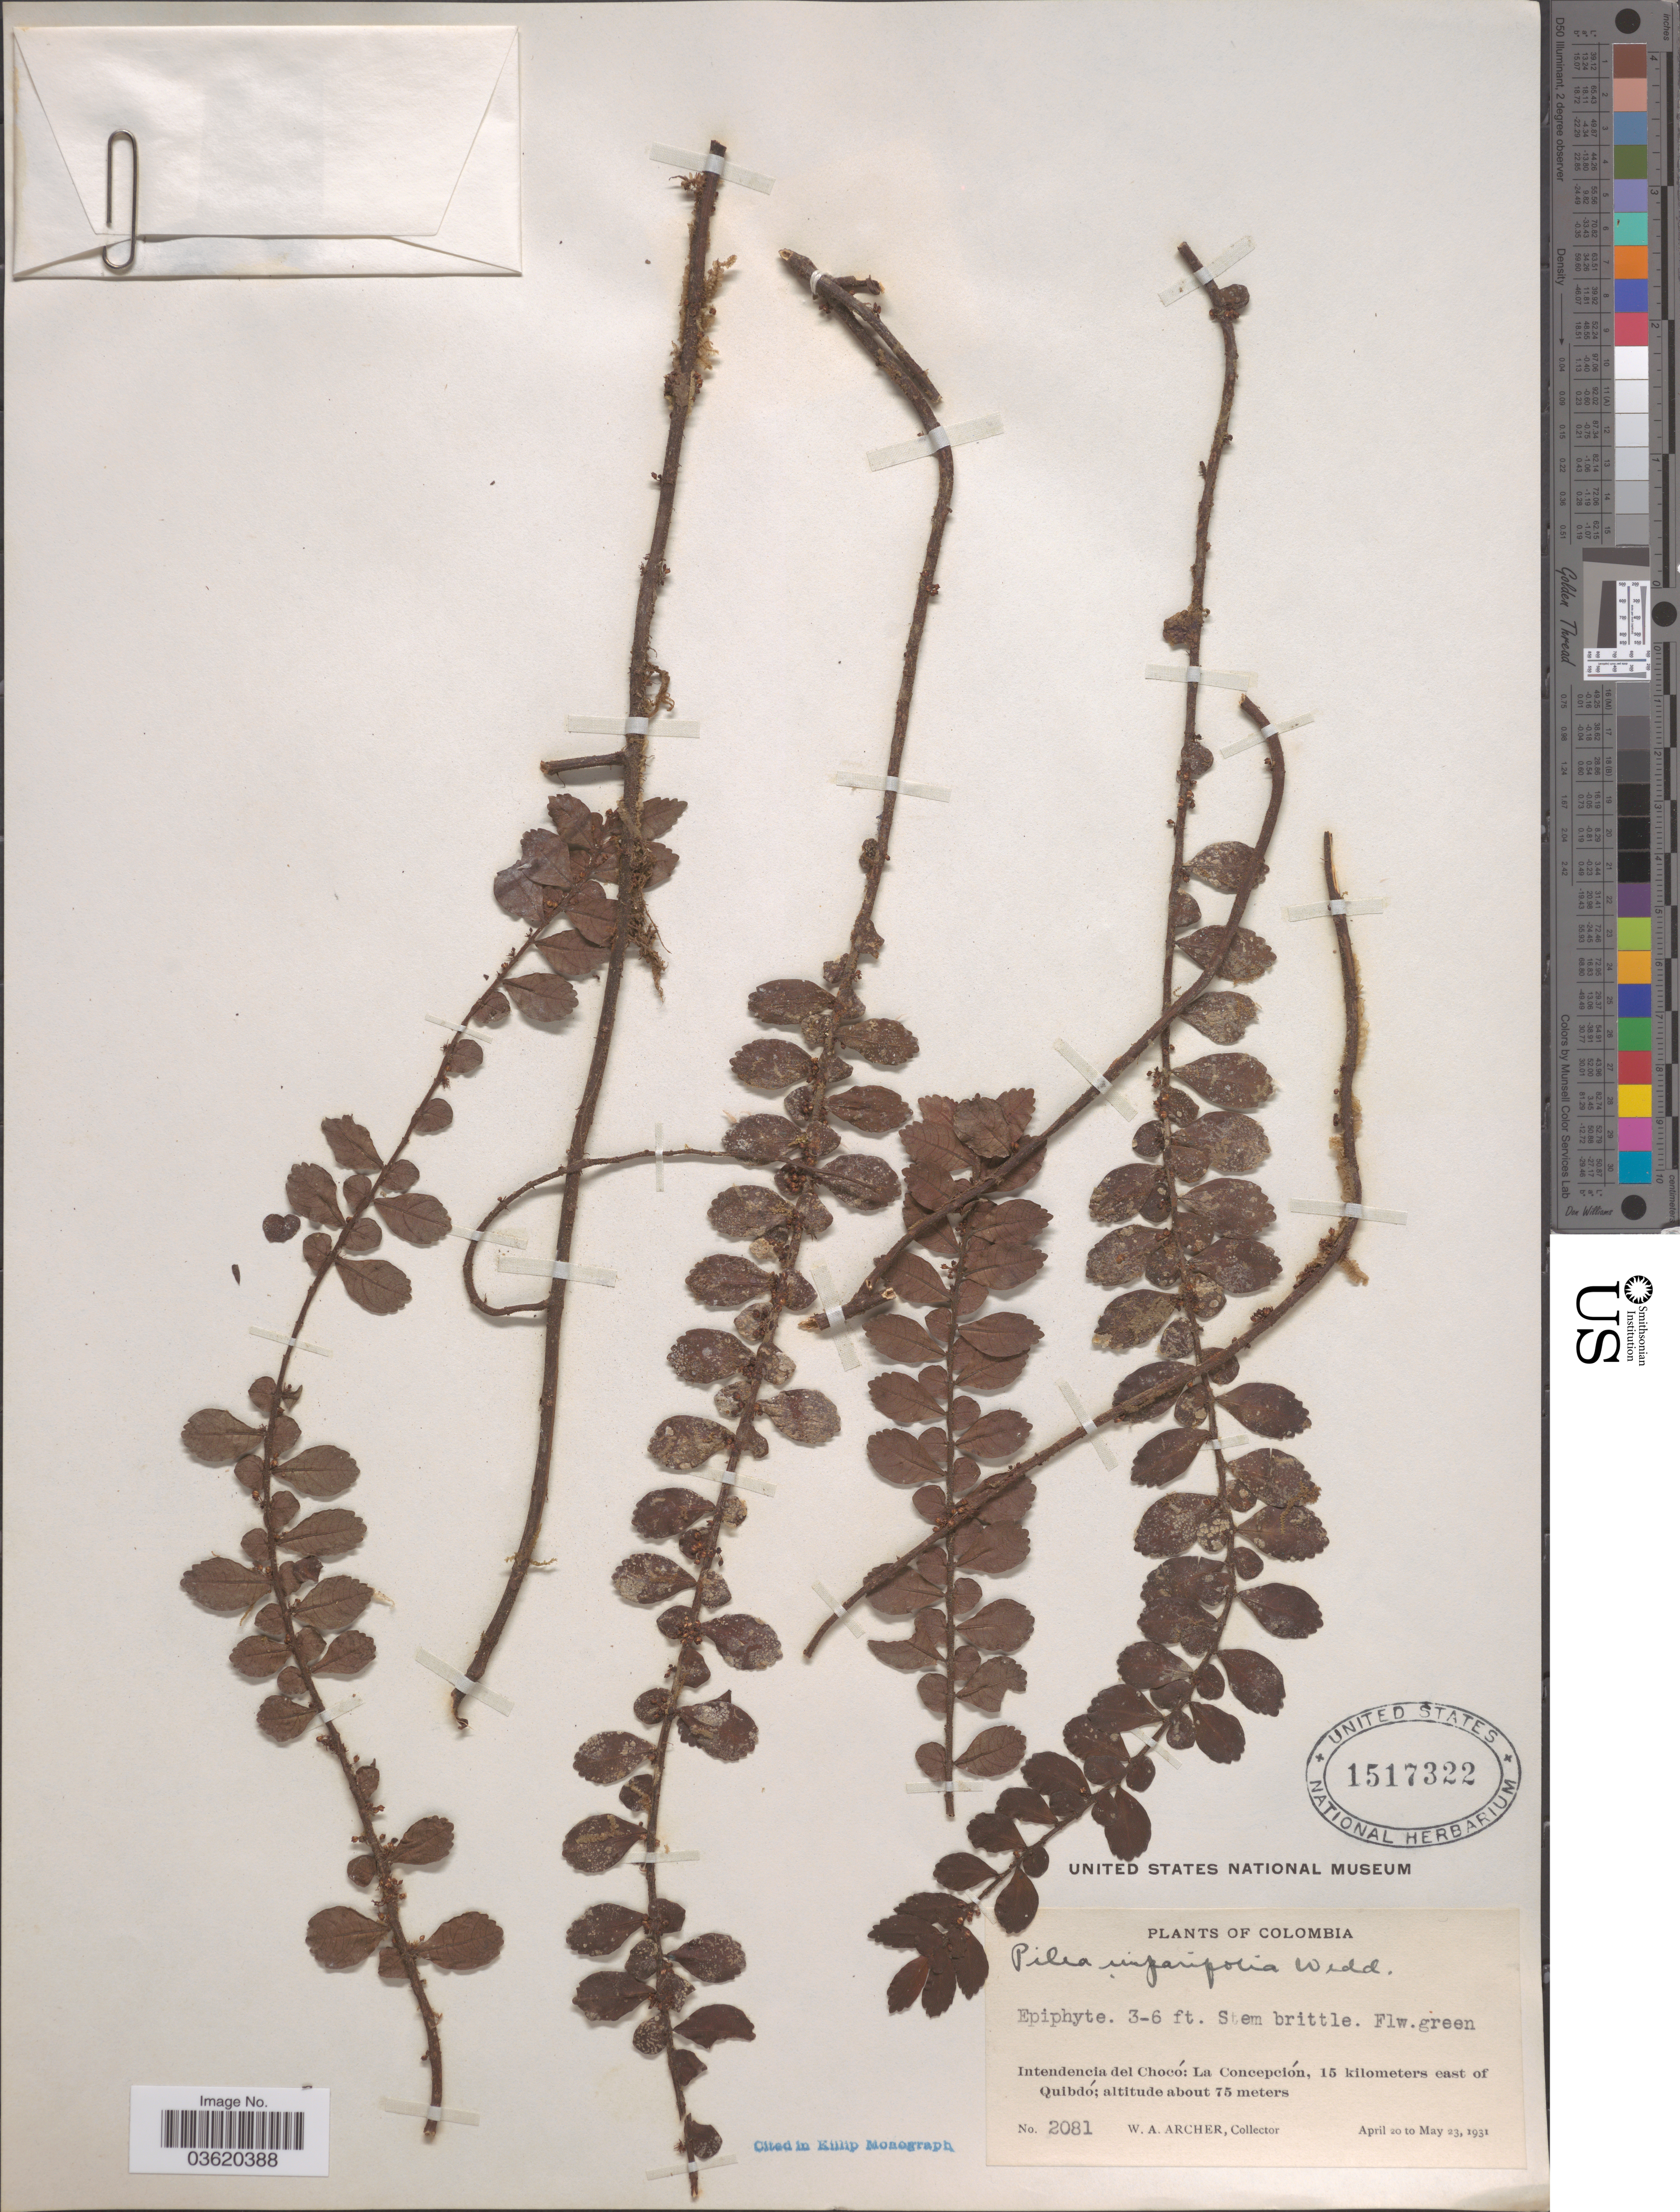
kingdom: Plantae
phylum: Tracheophyta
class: Magnoliopsida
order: Rosales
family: Urticaceae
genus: Pilea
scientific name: Pilea imparifolia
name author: Wedd.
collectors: W. Archer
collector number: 2081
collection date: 1931-04-20/1931-05-23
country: Colombia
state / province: Chocó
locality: Intendencia del Chocó: La Concepción, 15 kilometers east of Quibdó.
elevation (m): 75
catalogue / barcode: US 1517322